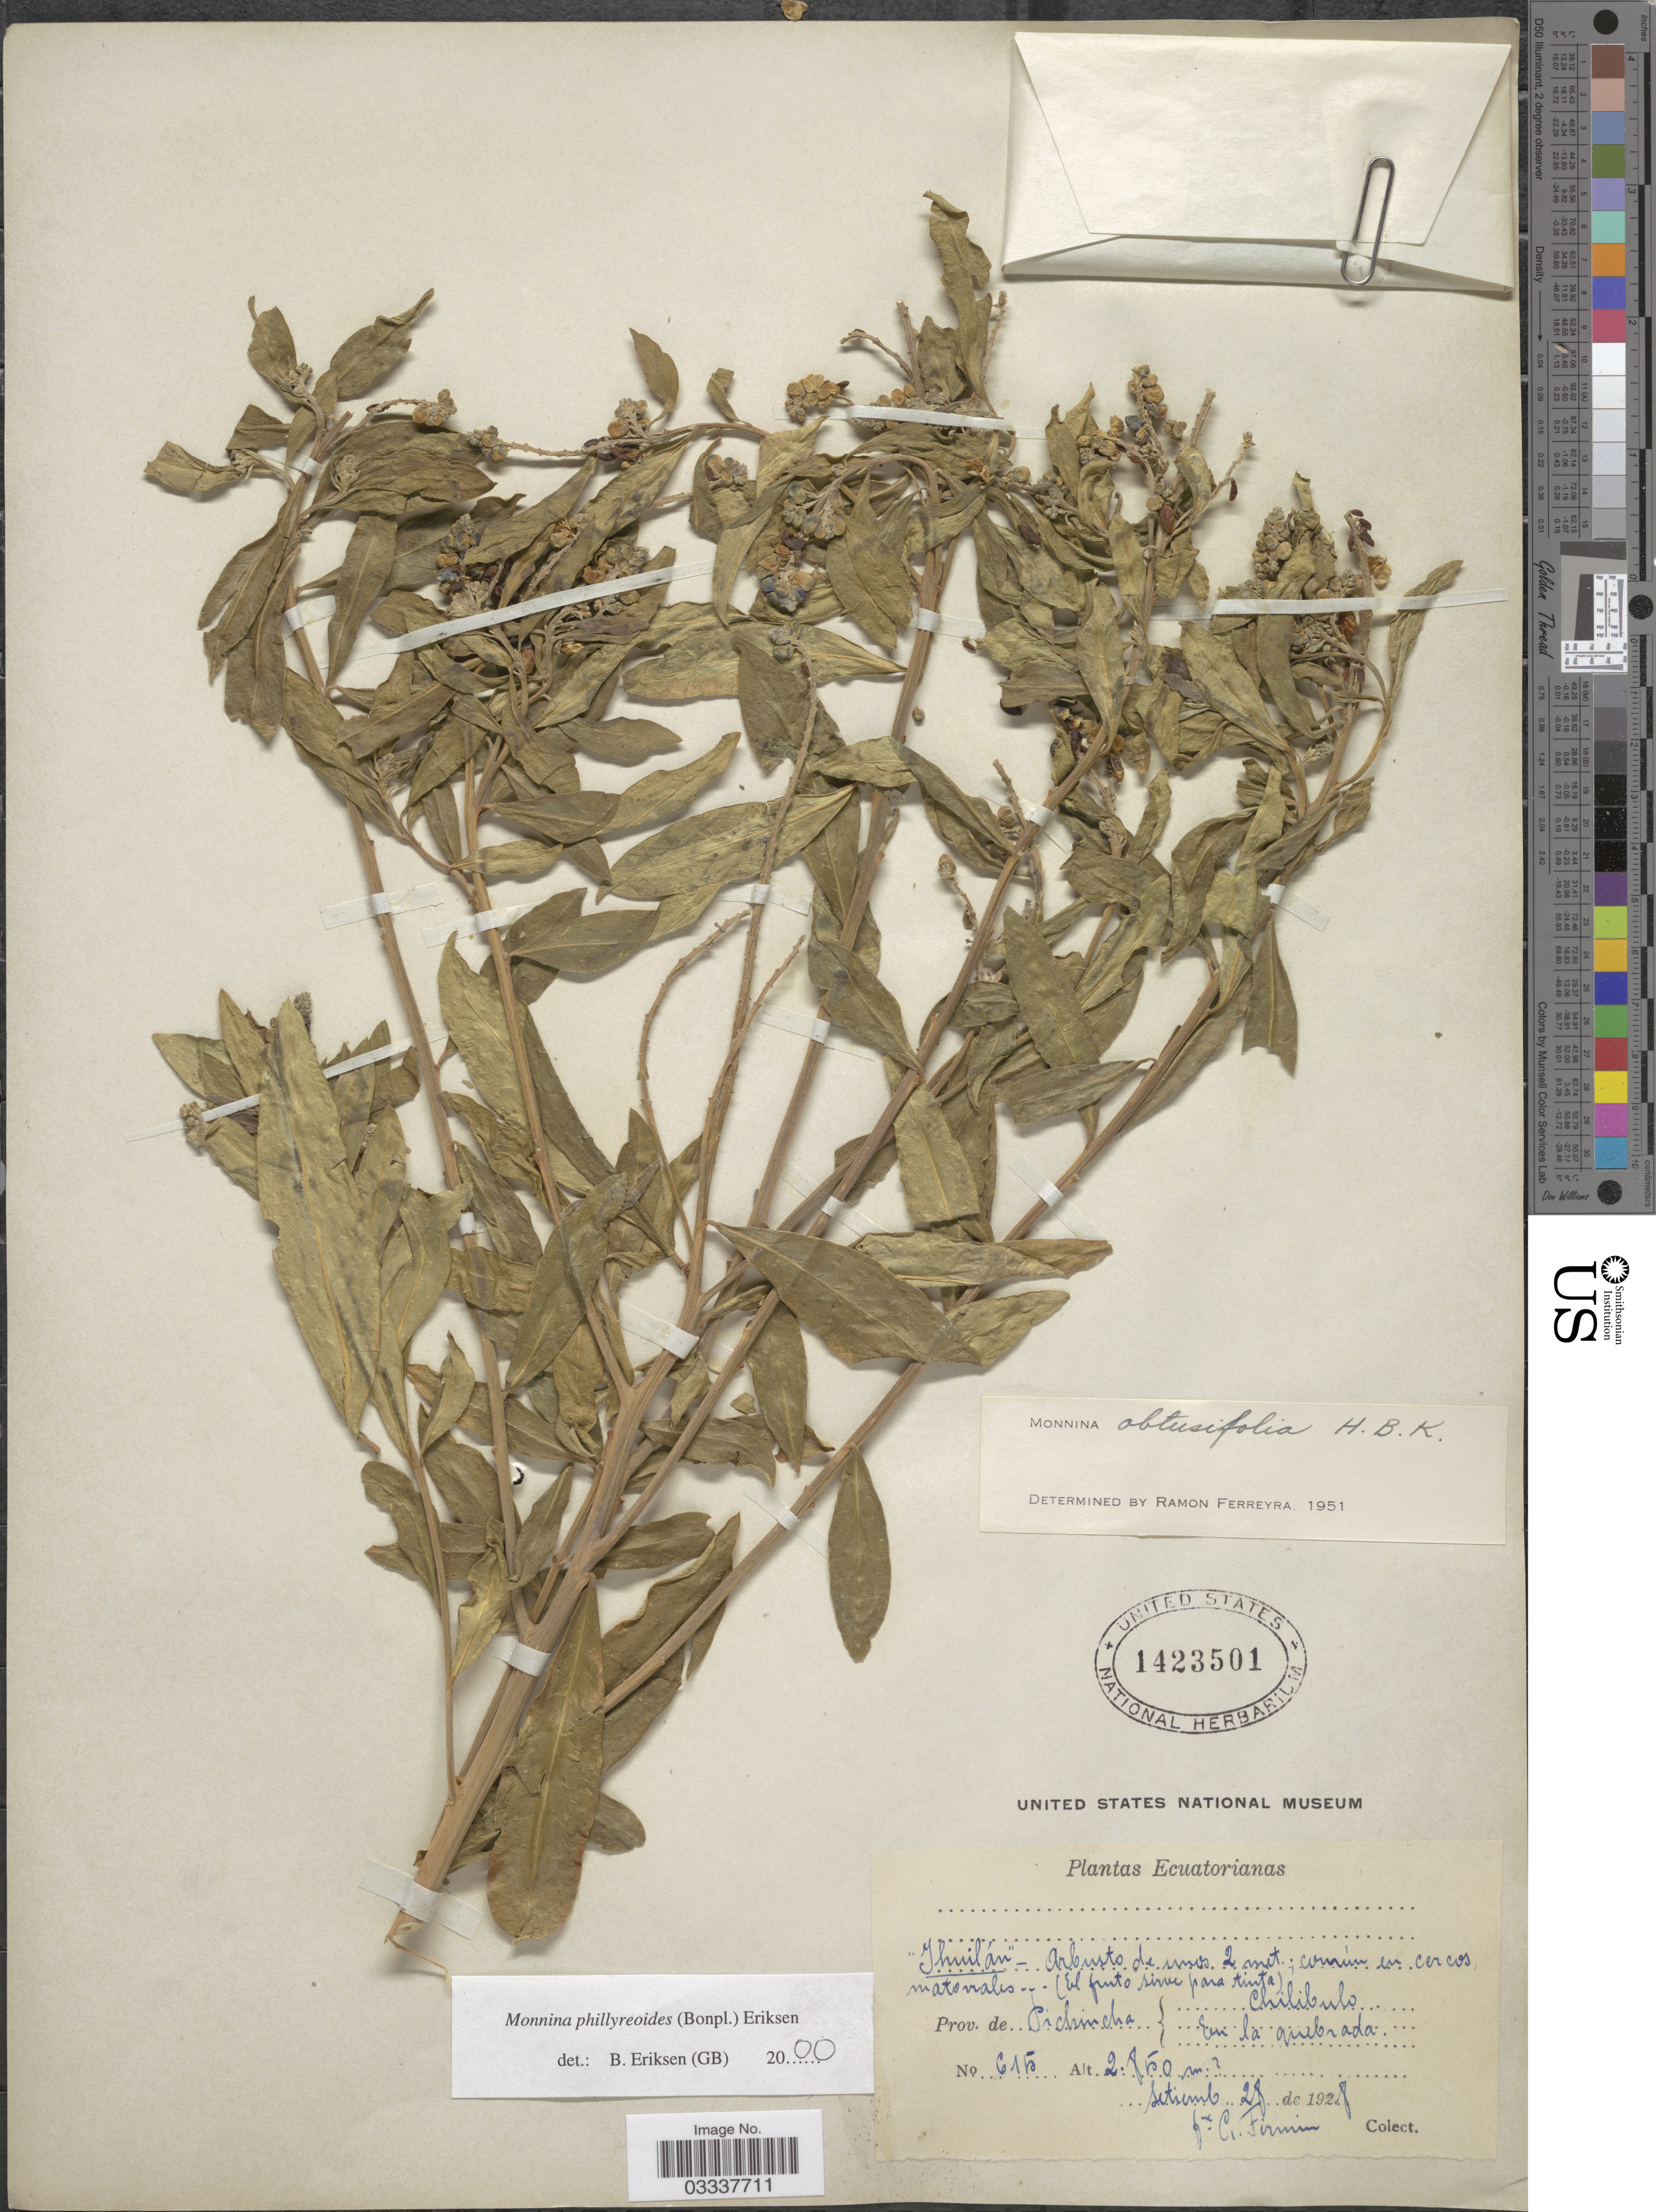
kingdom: Plantae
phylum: Tracheophyta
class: Magnoliopsida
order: Fabales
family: Polygalaceae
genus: Monnina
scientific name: Monnina phillyreoides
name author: (Bonpl.) B. Eriksen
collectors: F. Firmin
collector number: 615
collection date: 1928-09-28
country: Ecuador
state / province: Pichincha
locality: Chilibulo.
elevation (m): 2850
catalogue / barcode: US 1423501